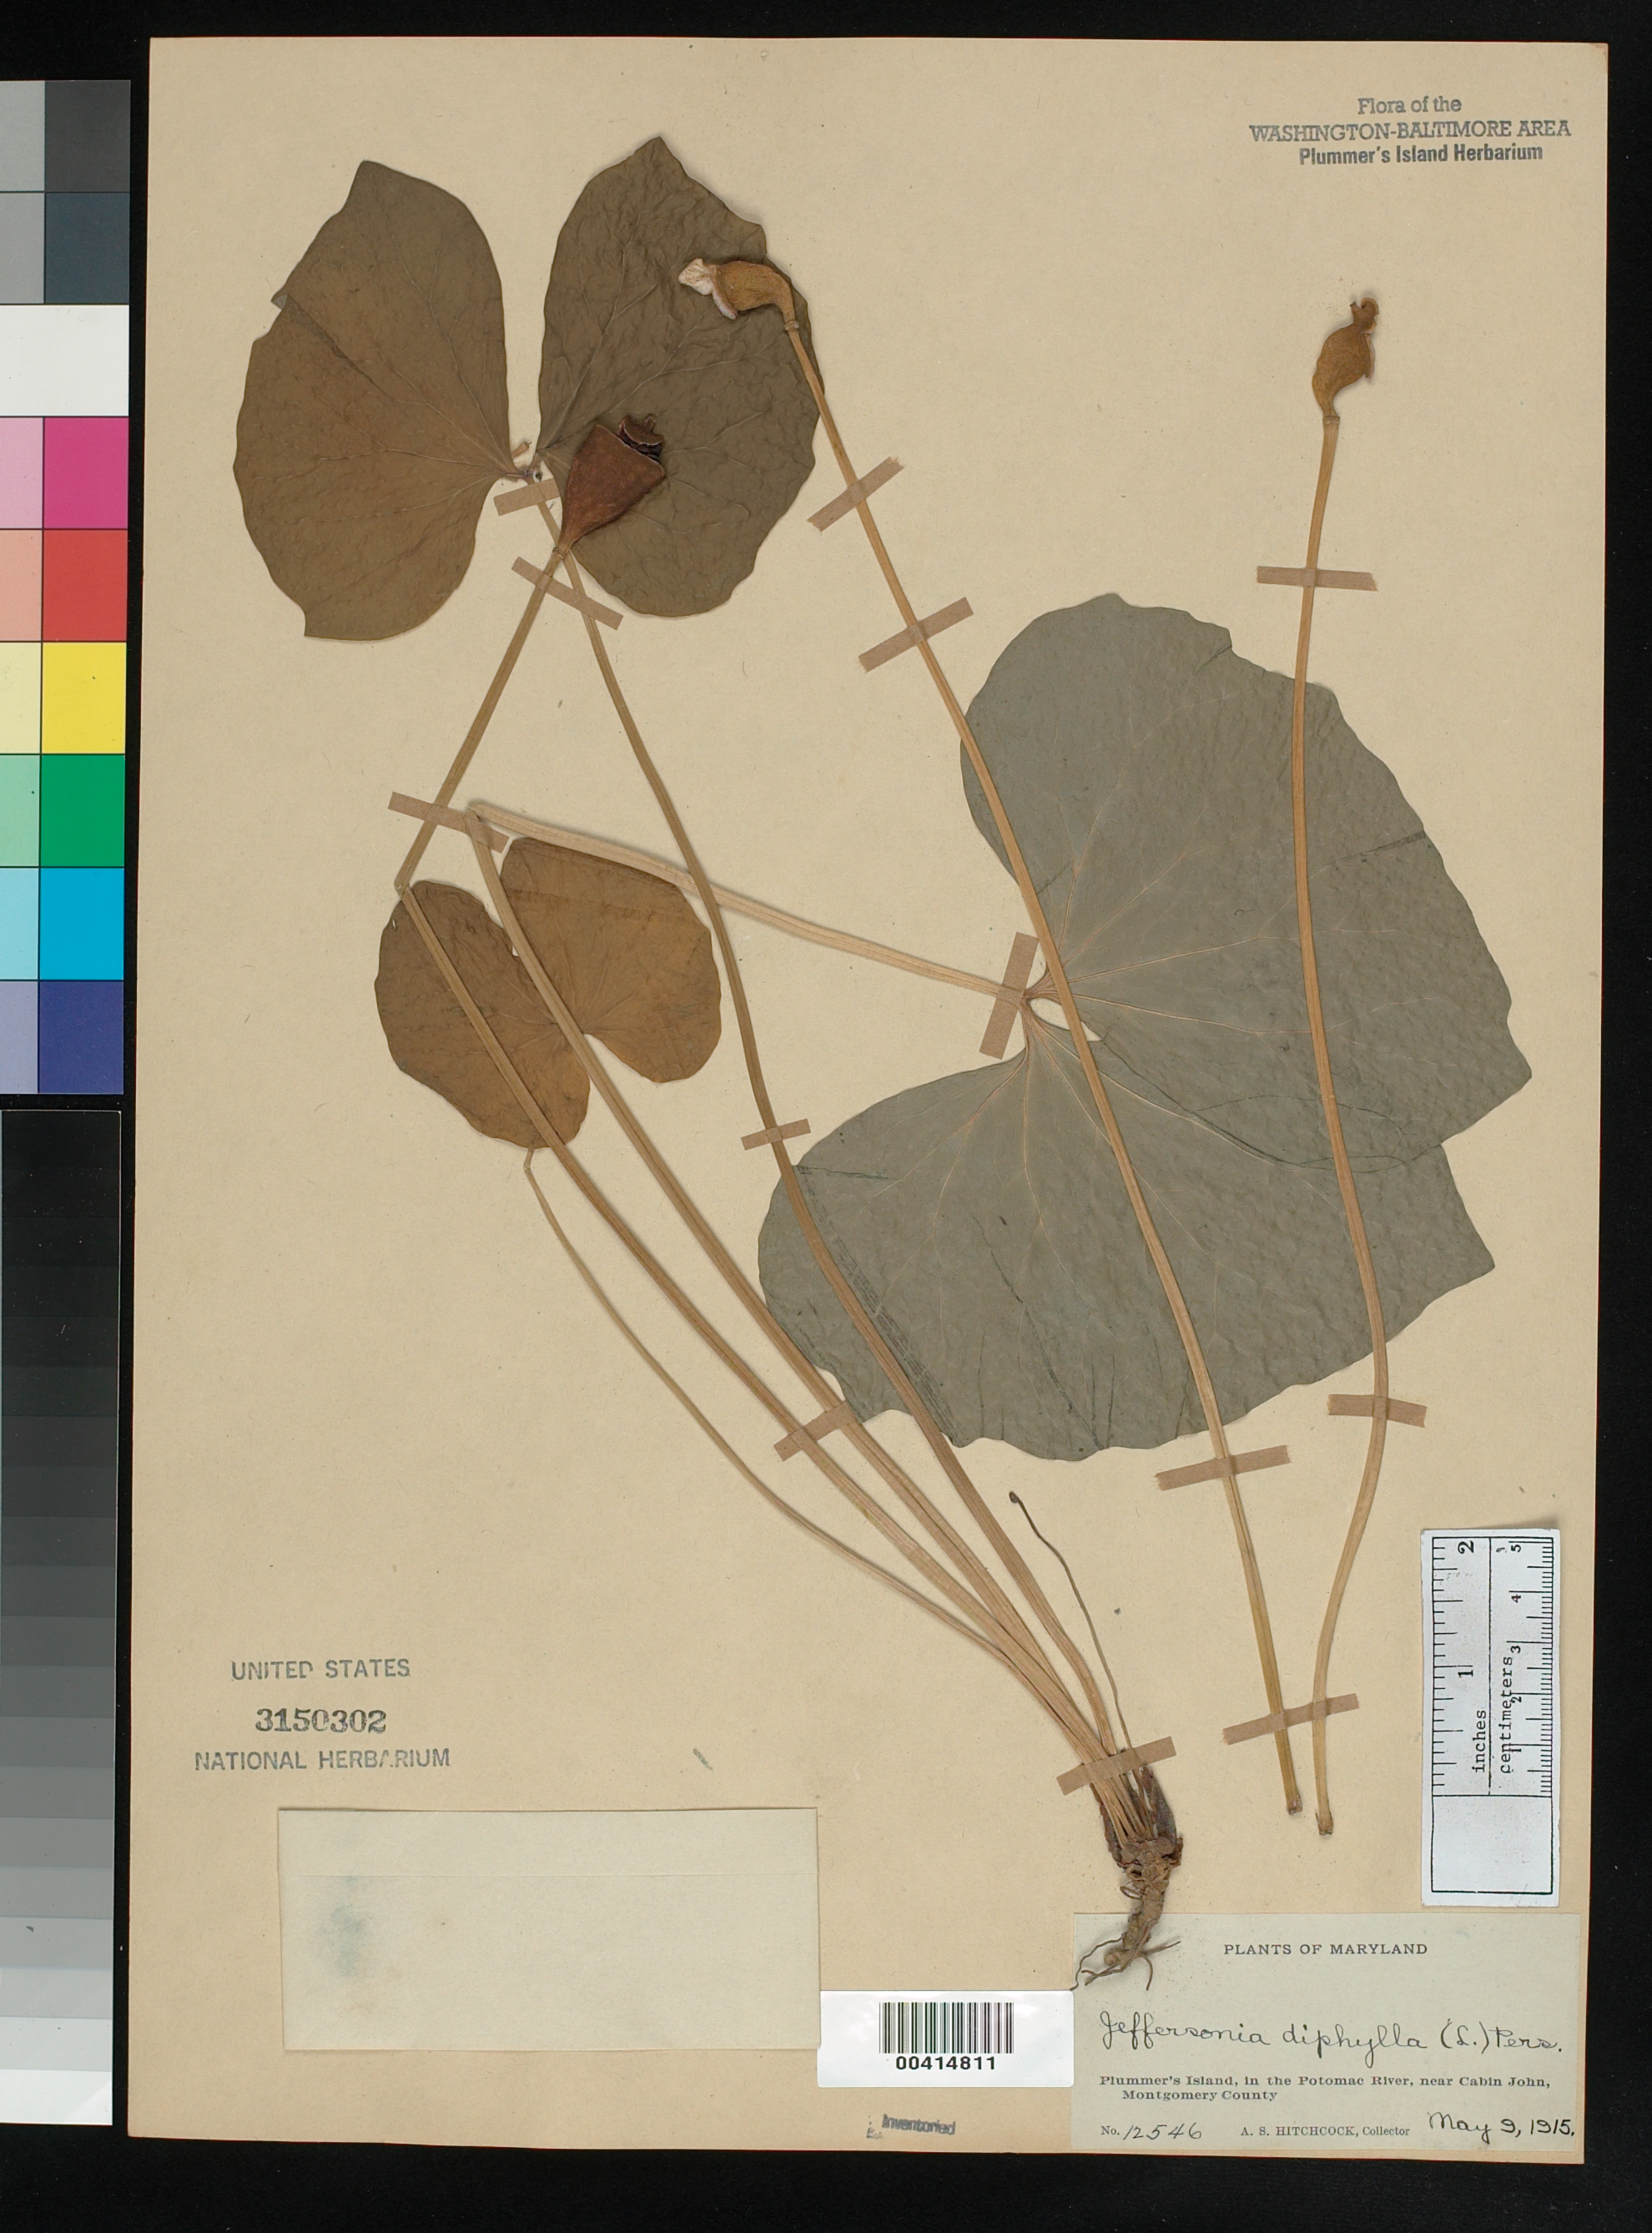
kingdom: Plantae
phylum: Tracheophyta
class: Magnoliopsida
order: Ranunculales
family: Berberidaceae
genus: Jeffersonia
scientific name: Jeffersonia diphylla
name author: (L.) Pers.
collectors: A. S. Hitchcock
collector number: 12546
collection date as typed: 09 May 1915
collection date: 1915-05-09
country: United States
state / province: Maryland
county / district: Montgomery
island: Plummers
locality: Plummer's Island C. & O. Canal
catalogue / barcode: US 3150302